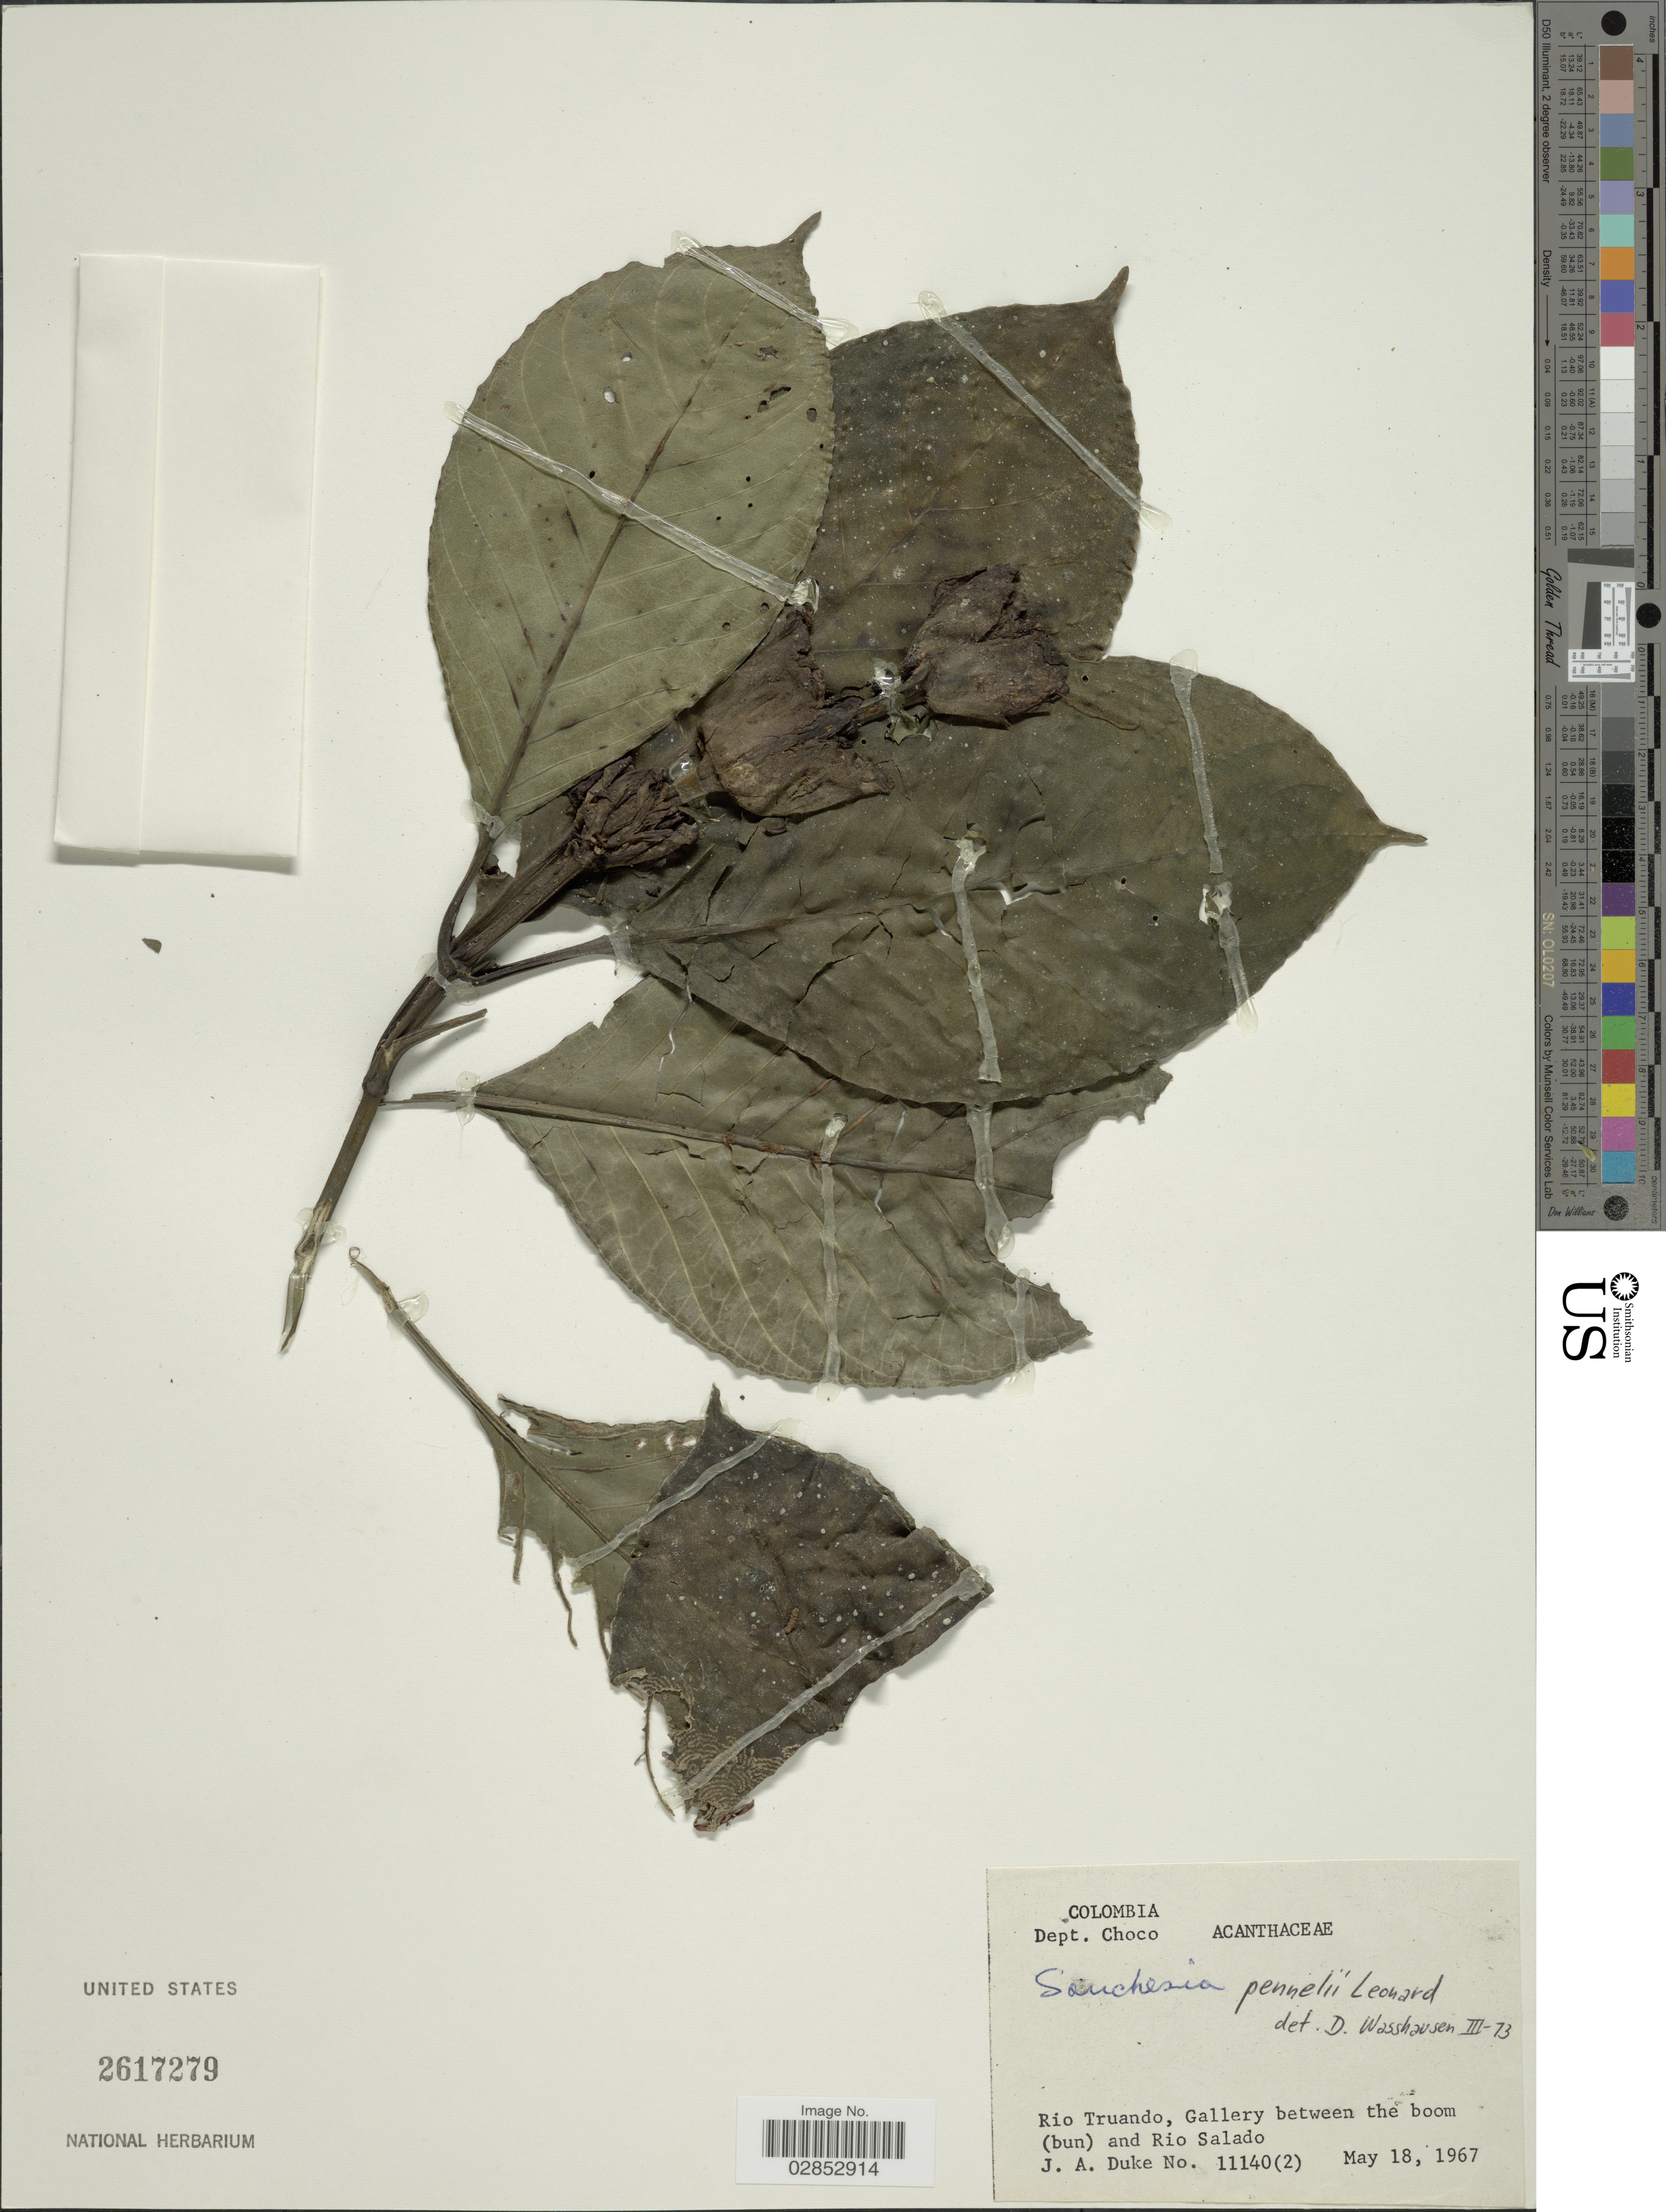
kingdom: Plantae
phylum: Tracheophyta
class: Magnoliopsida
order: Lamiales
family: Acanthaceae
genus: Sanchezia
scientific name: Sanchezia macrocnemis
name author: (Nees) Wassh.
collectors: J. A. Duke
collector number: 11140(2)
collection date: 1967-05-18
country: Colombia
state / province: Chocó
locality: Dept. Choco. Rio Truando, Gallery between the boom (bun) and Rio Salado.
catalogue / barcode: US 2617279